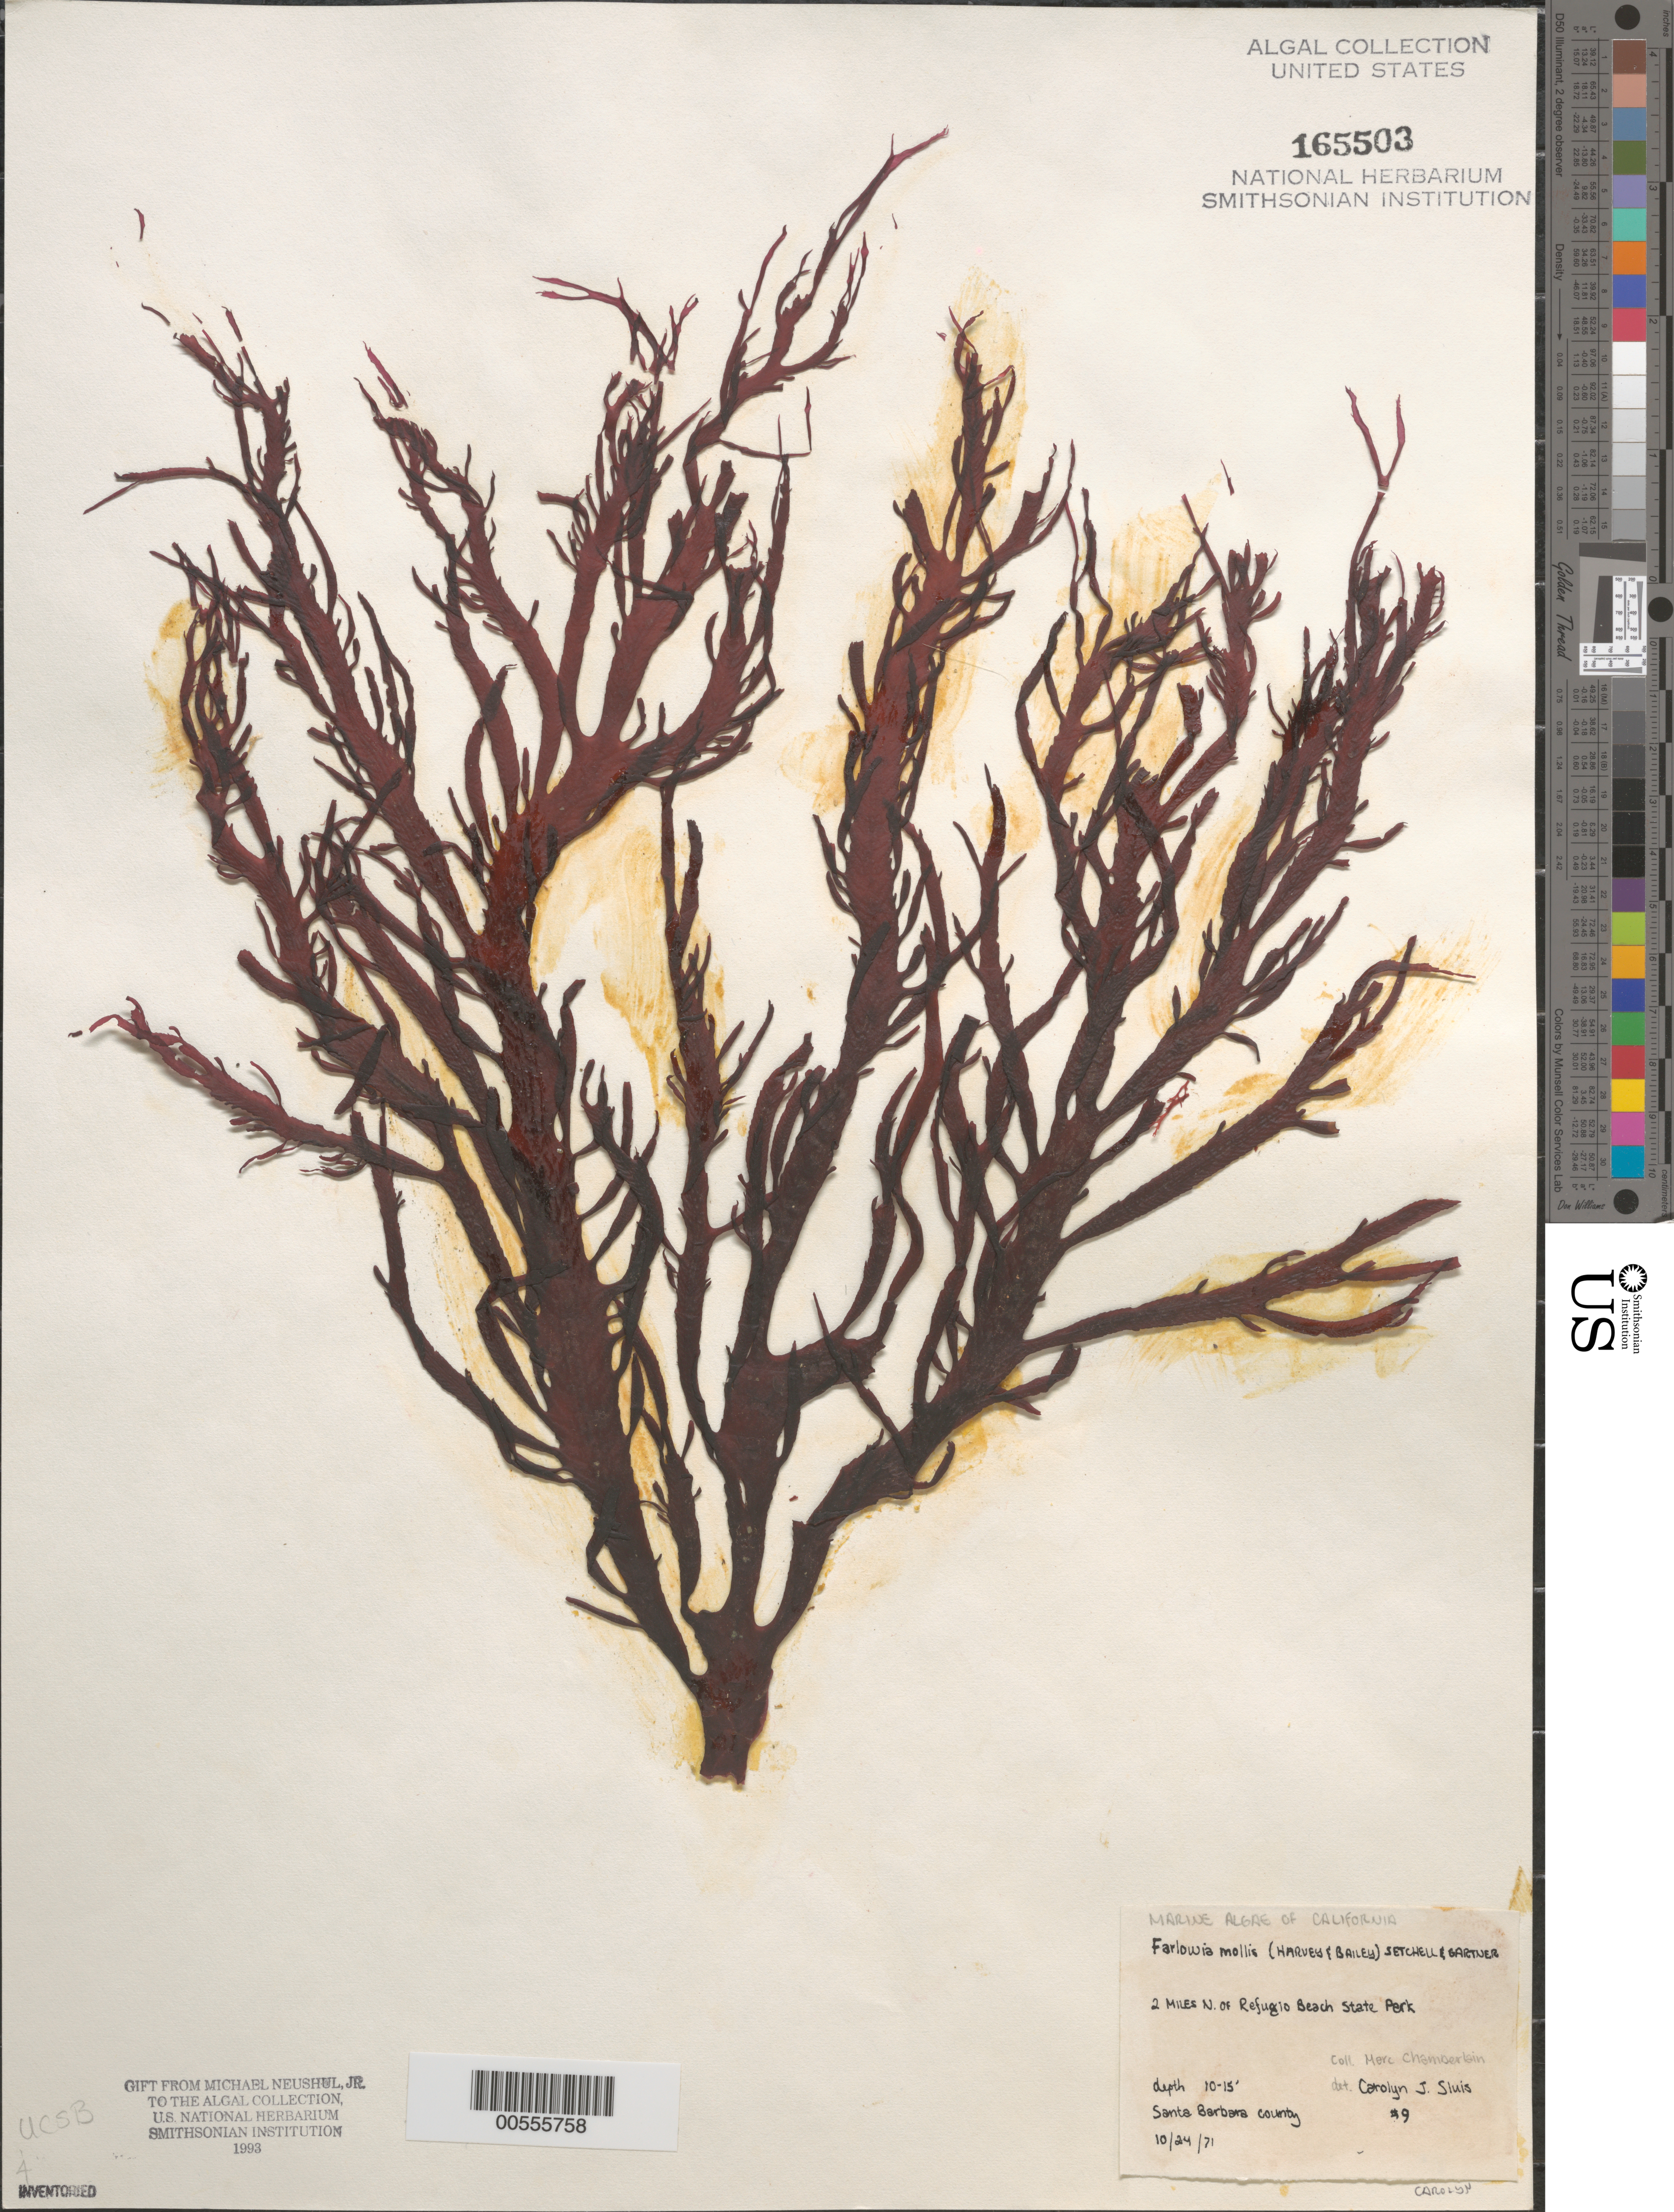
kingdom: Plantae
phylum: Rhodophyta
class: Florideophyceae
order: Gigartinales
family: Dumontiaceae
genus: Farlowia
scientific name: Farlowia mollis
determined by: Sluis, C. J.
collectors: M. Chamberlain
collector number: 9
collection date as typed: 24 Oct 1971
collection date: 1971-10-24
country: United States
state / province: California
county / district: Santa Barbara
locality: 2 miles north of Refugio Beach State Park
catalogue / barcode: US 165503